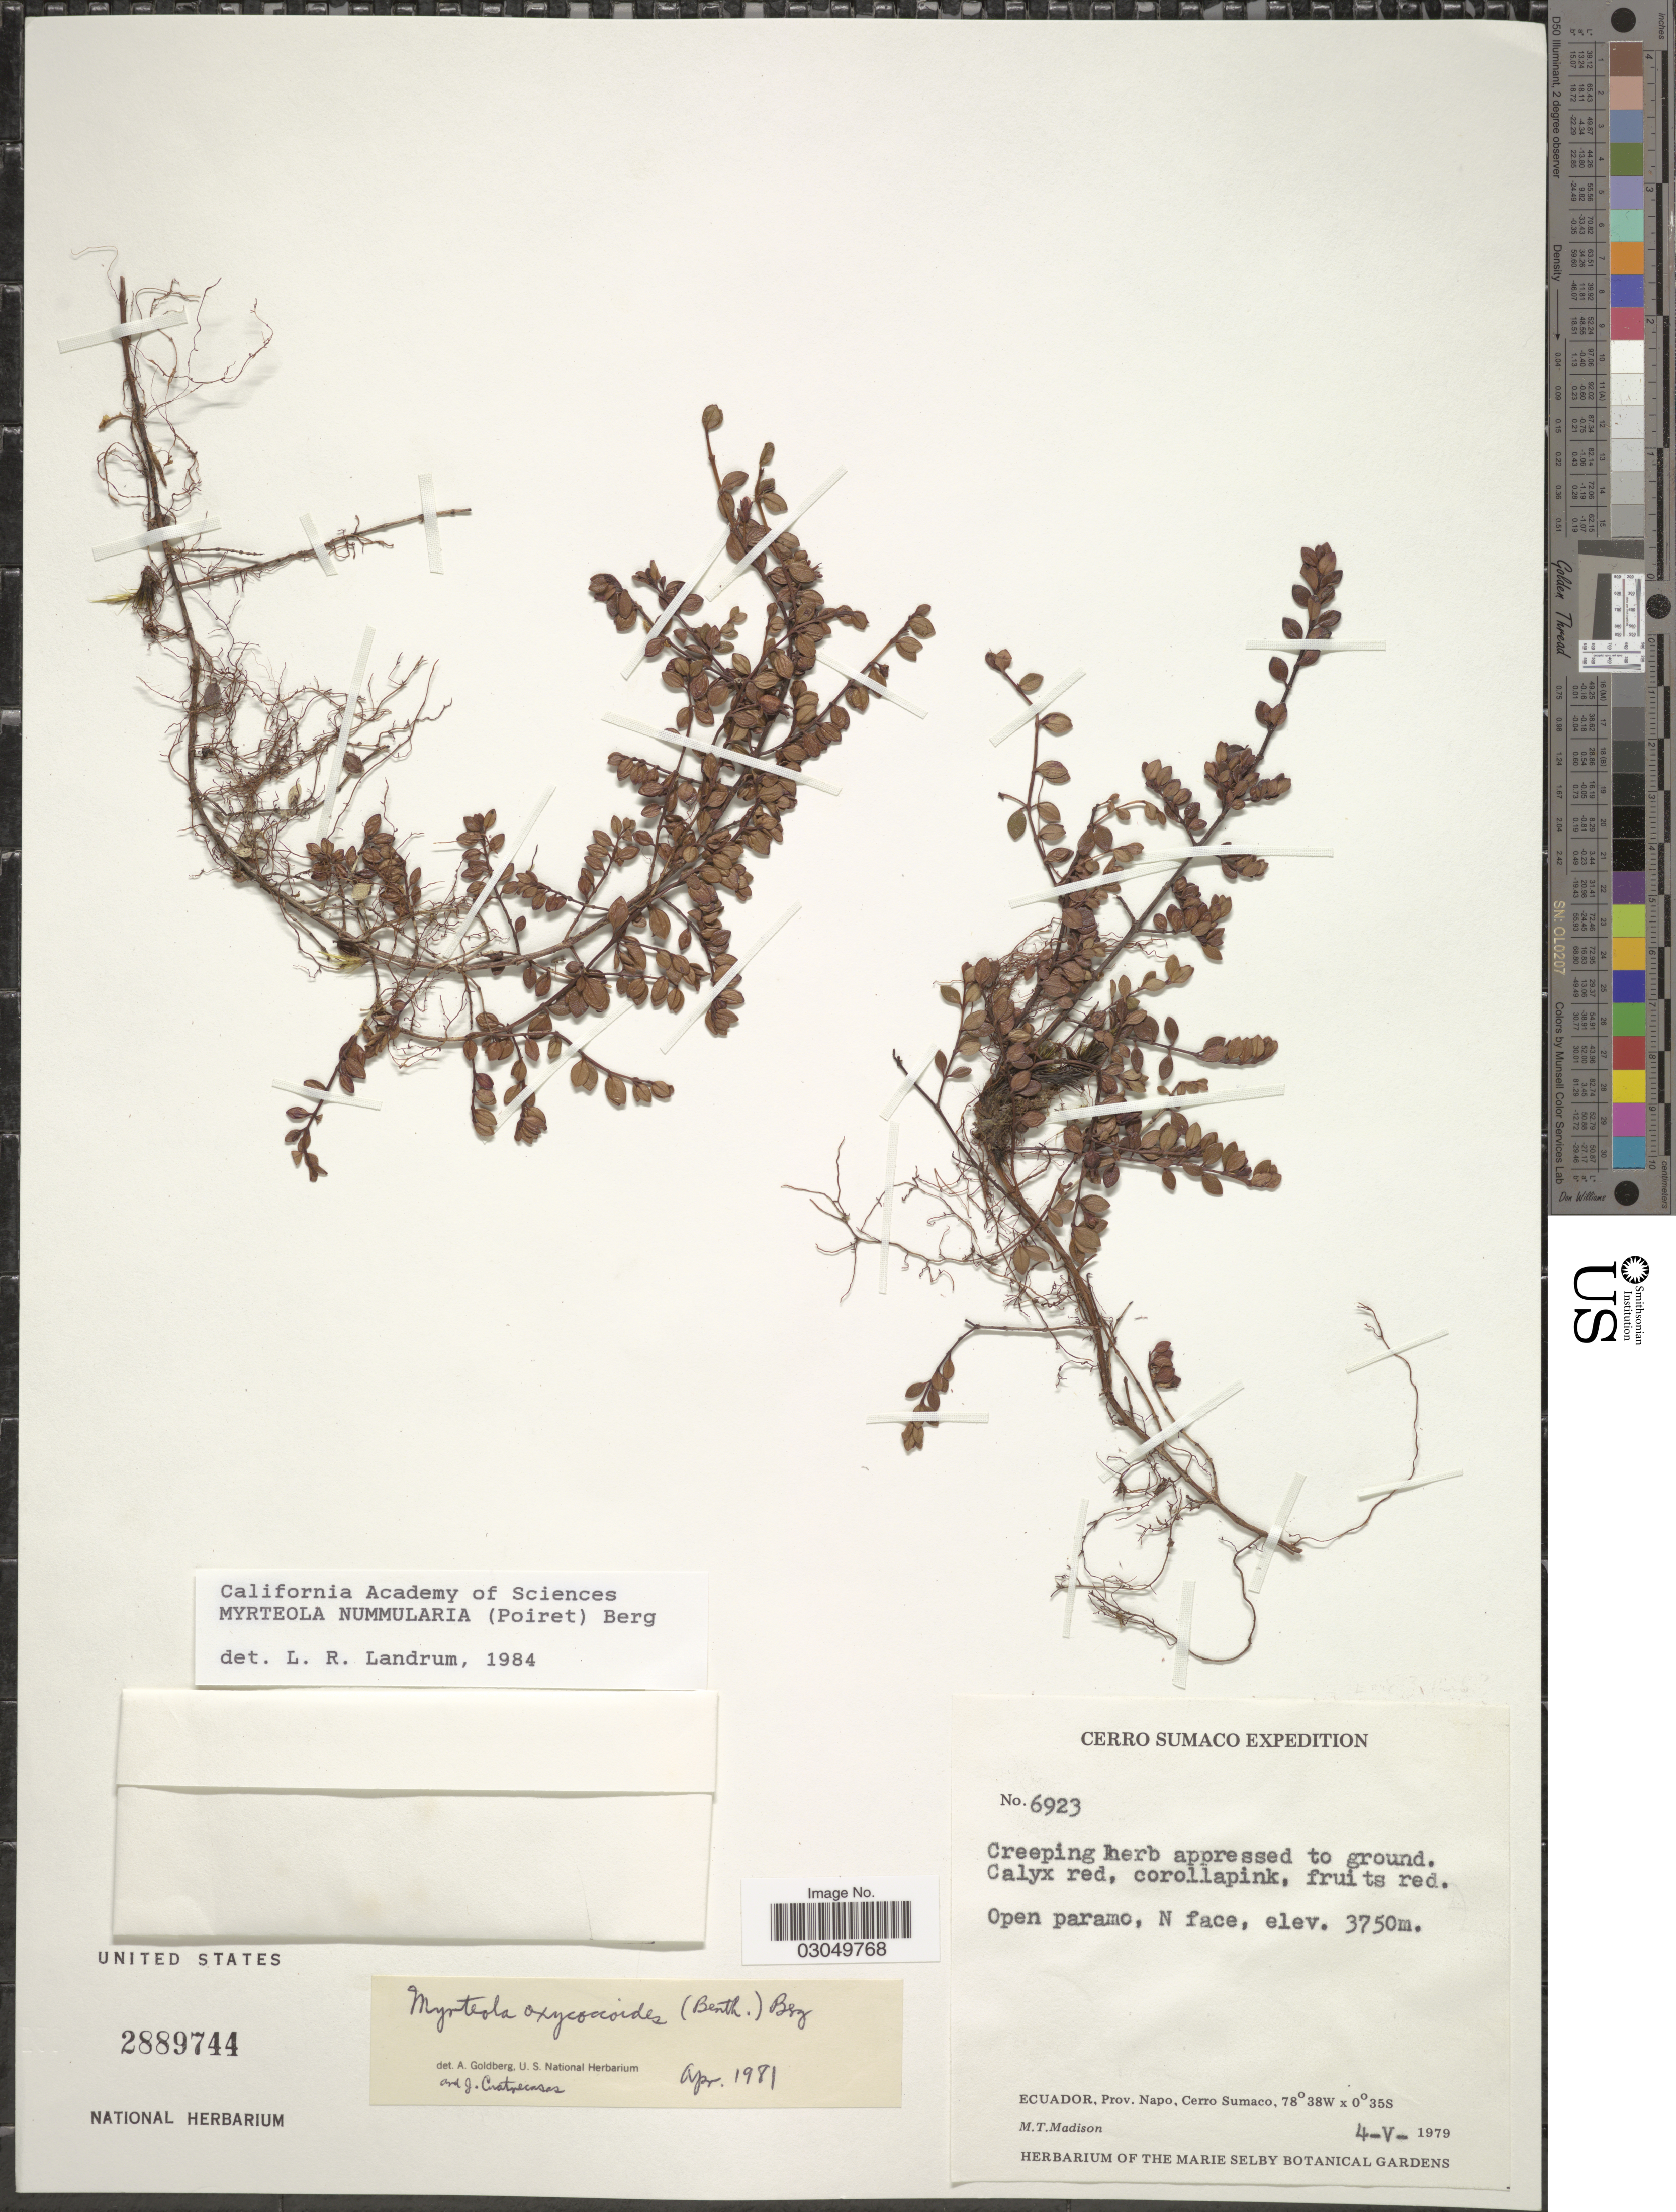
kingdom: Plantae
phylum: Tracheophyta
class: Magnoliopsida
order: Myrtales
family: Myrtaceae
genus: Myrteola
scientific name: Myrteola nummularia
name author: (Lam.) O. Berg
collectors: M. T. Madison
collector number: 6923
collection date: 1979-05-04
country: Ecuador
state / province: Napo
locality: Open paramo, N face. Cerro Sumaco.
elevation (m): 3750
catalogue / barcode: US 2889744